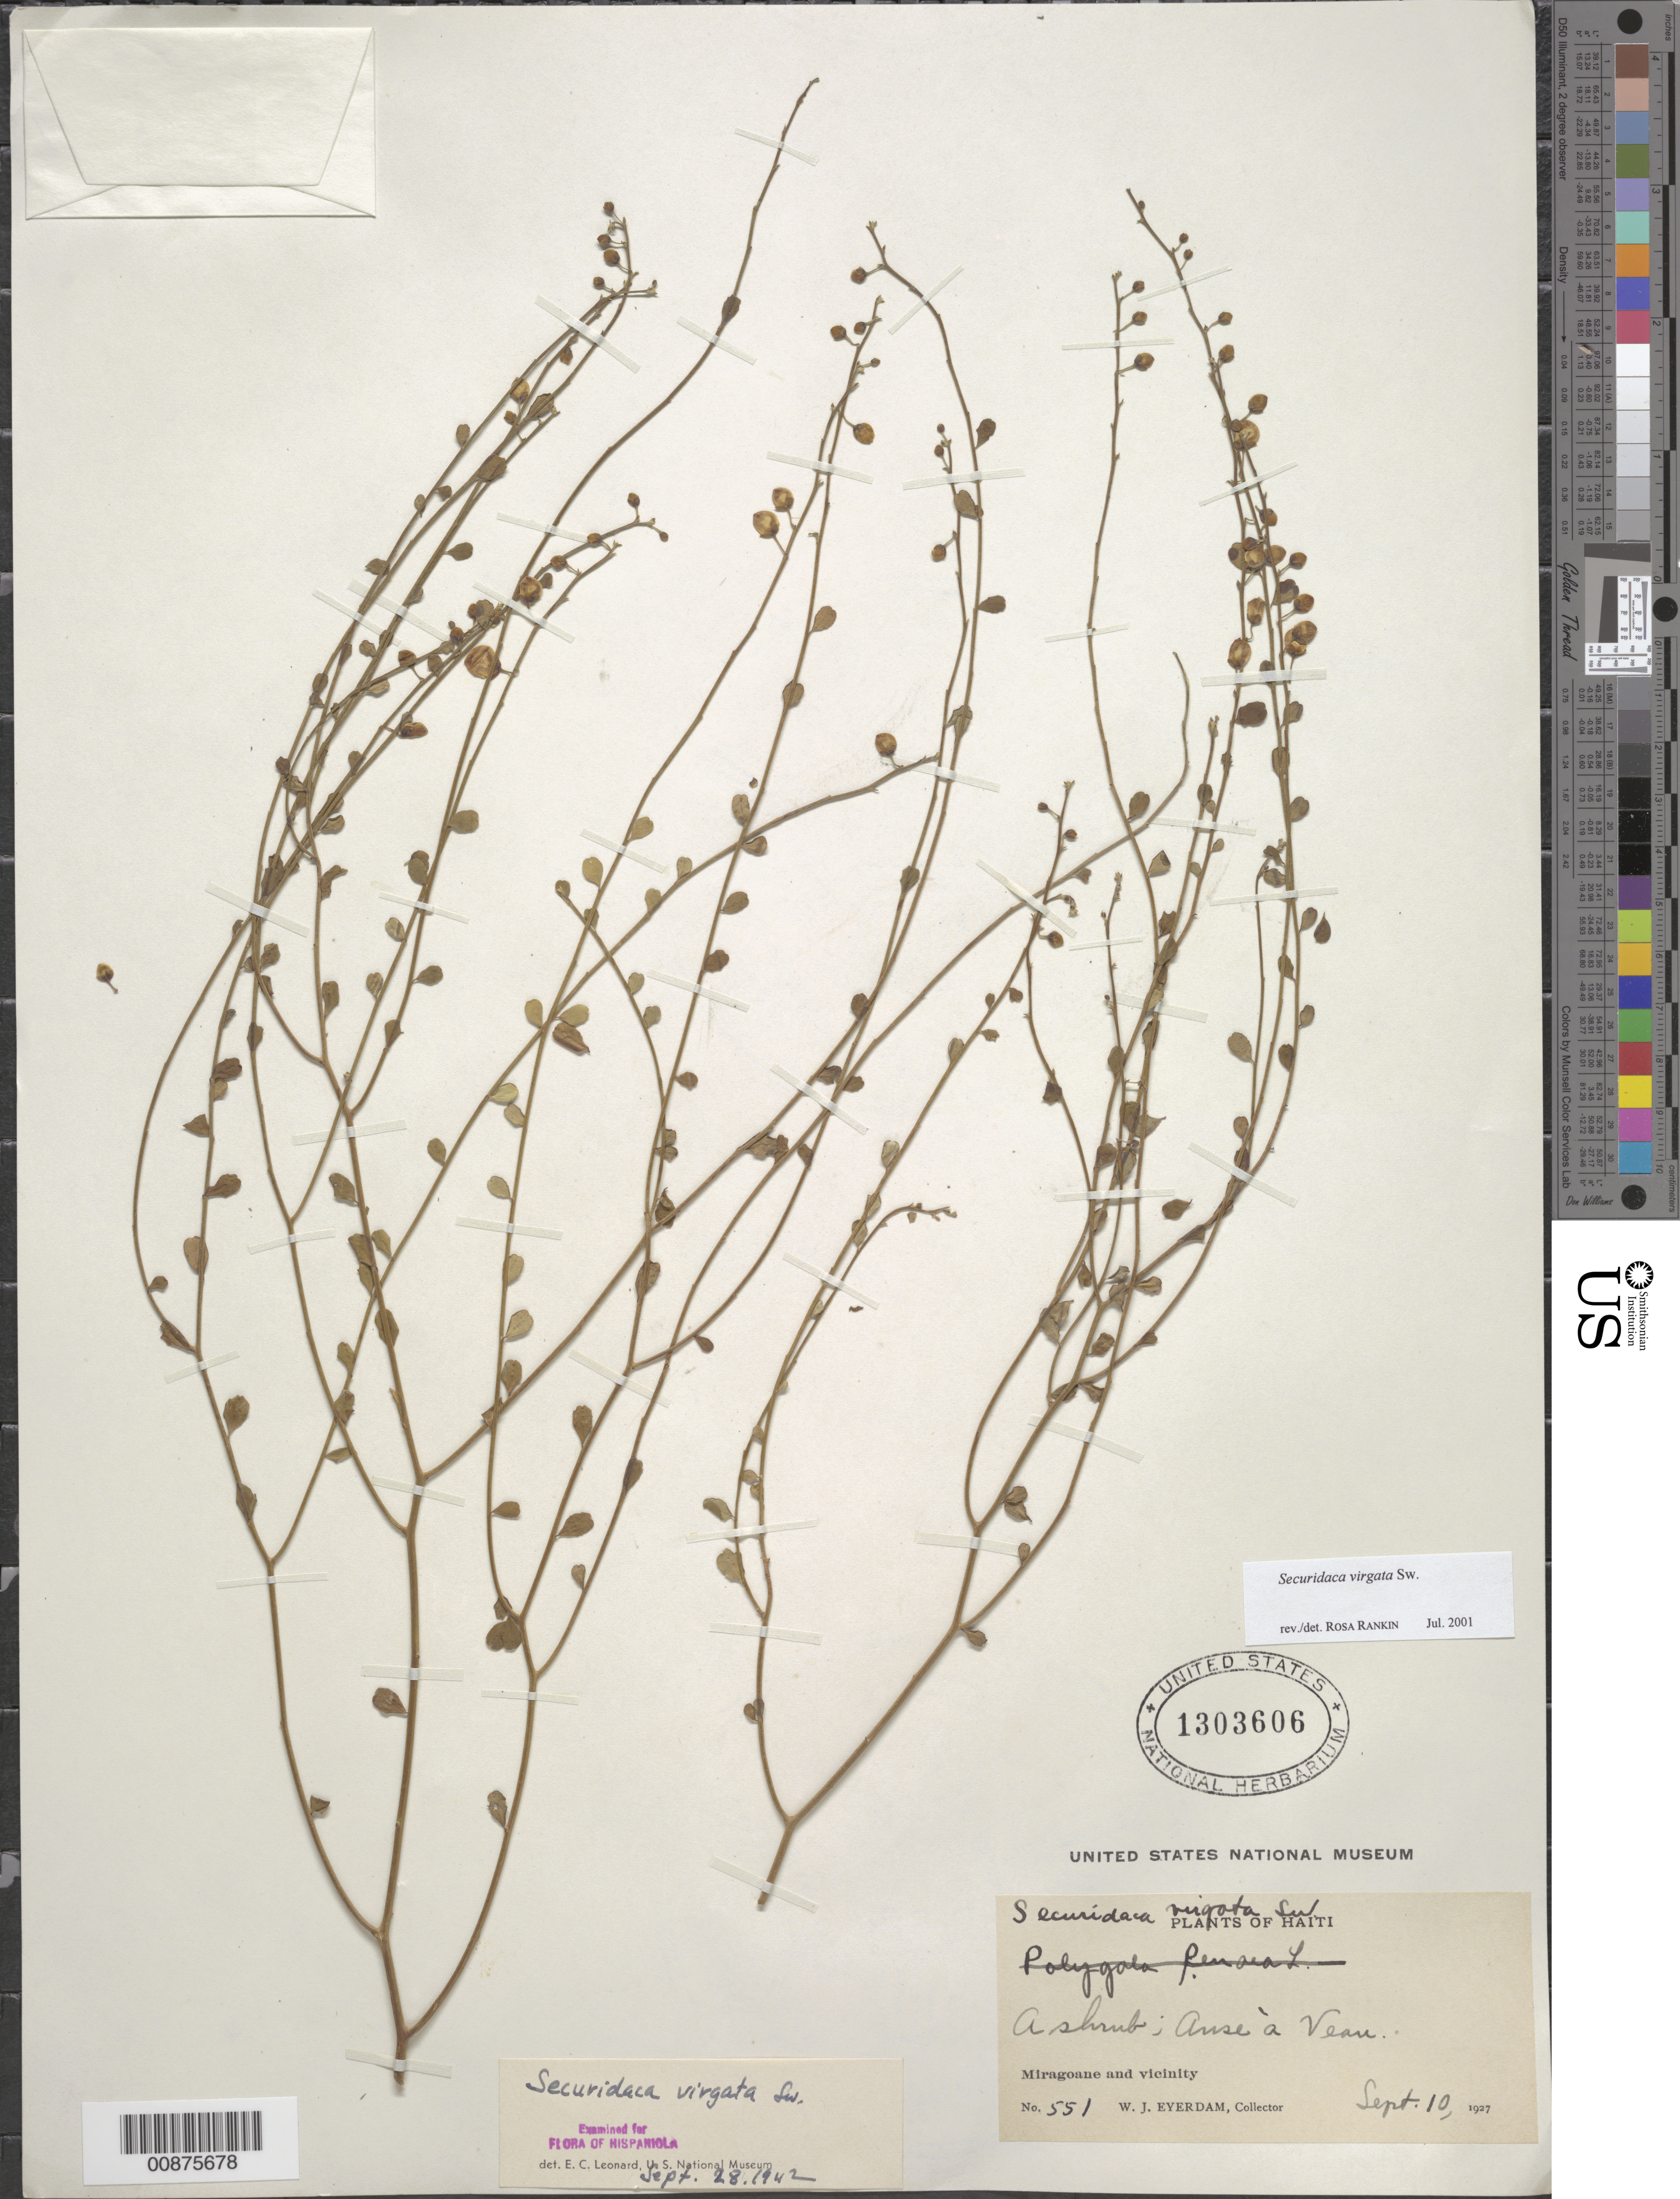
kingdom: Plantae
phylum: Tracheophyta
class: Magnoliopsida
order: Fabales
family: Polygalaceae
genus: Securidaca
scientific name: Securidaca virgata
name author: Sw.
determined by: Rankin Rodriguez, Rosa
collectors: W. Everdam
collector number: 551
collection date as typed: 10 Sep 1927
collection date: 1927-09-10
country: Haiti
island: Hispaniola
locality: Miragoane and vicinity, Anse à Veau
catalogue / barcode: US 1303606